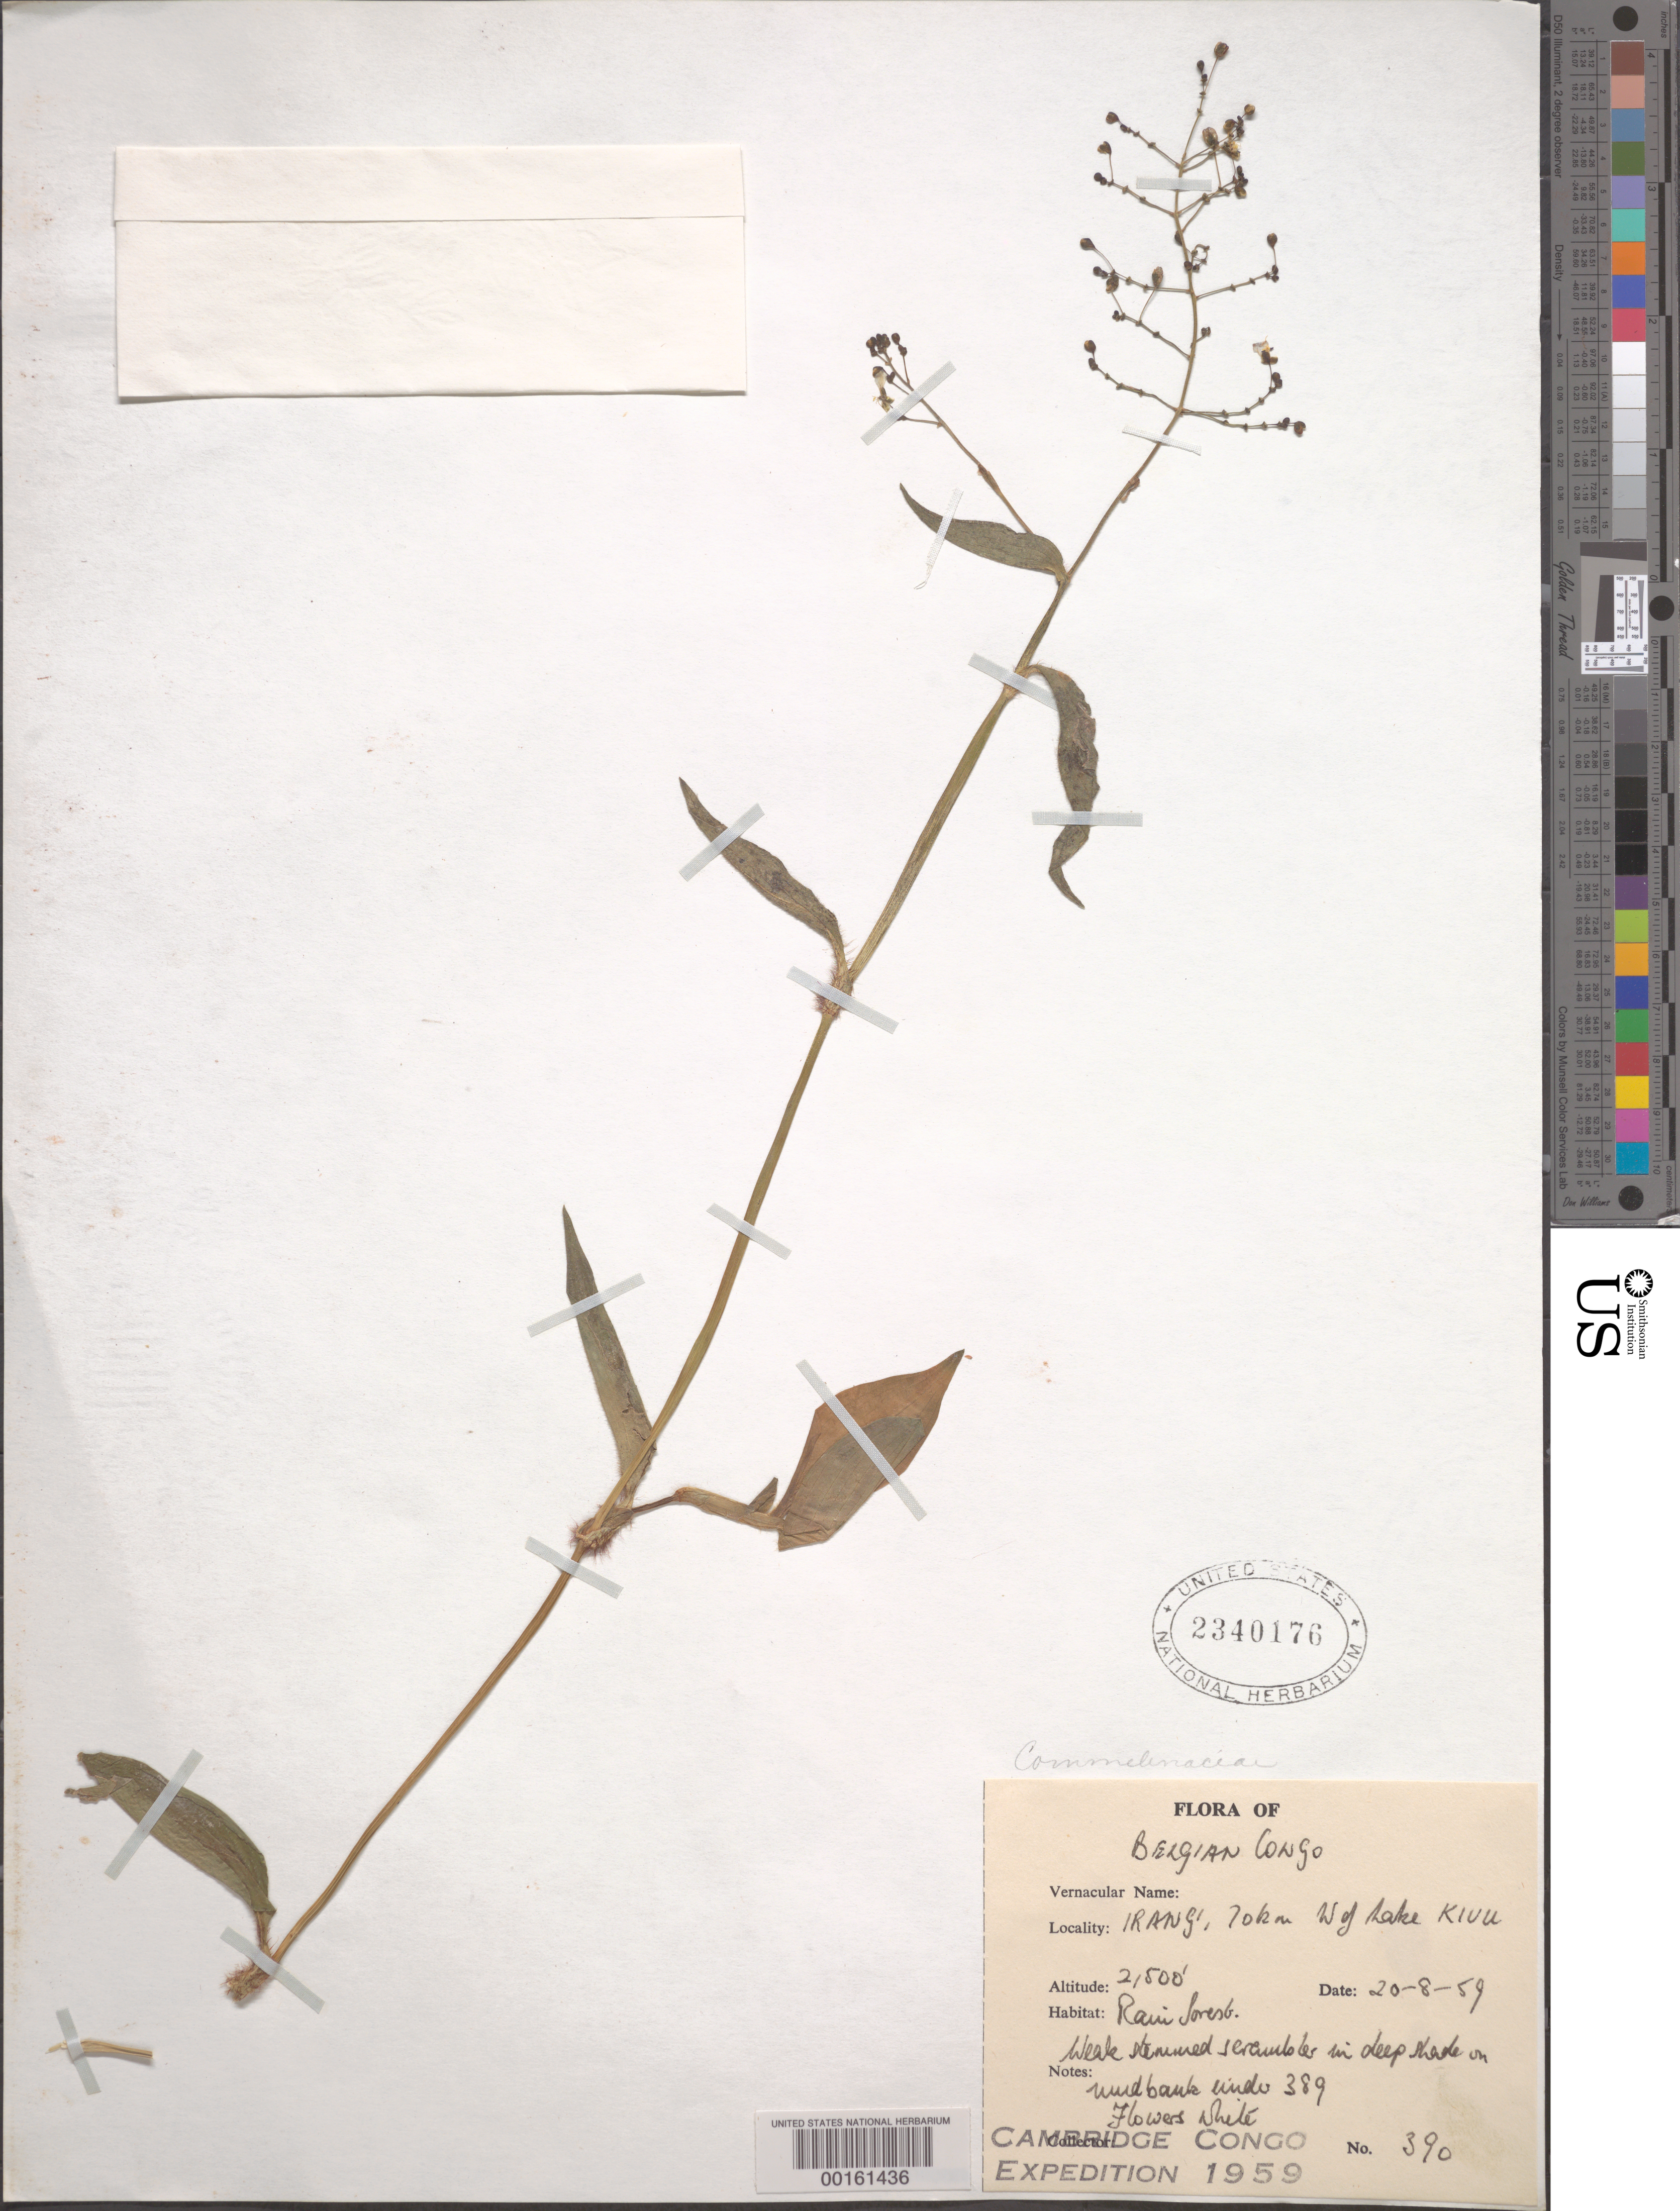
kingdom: Plantae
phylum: Tracheophyta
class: Liliopsida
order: Commelinales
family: Commelinaceae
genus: Aneilema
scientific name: Aneilema umbrosum subsp. umbrosum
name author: (Vahl) Kunth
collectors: ex Cambridge Congo exped.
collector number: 390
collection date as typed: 20 Aug 1959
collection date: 1959-08-20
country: Congo, Democratic Republic of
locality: Irangi, w of lake kivu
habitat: Rain forest; deep shaded mud bank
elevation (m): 763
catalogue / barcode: US 2340176